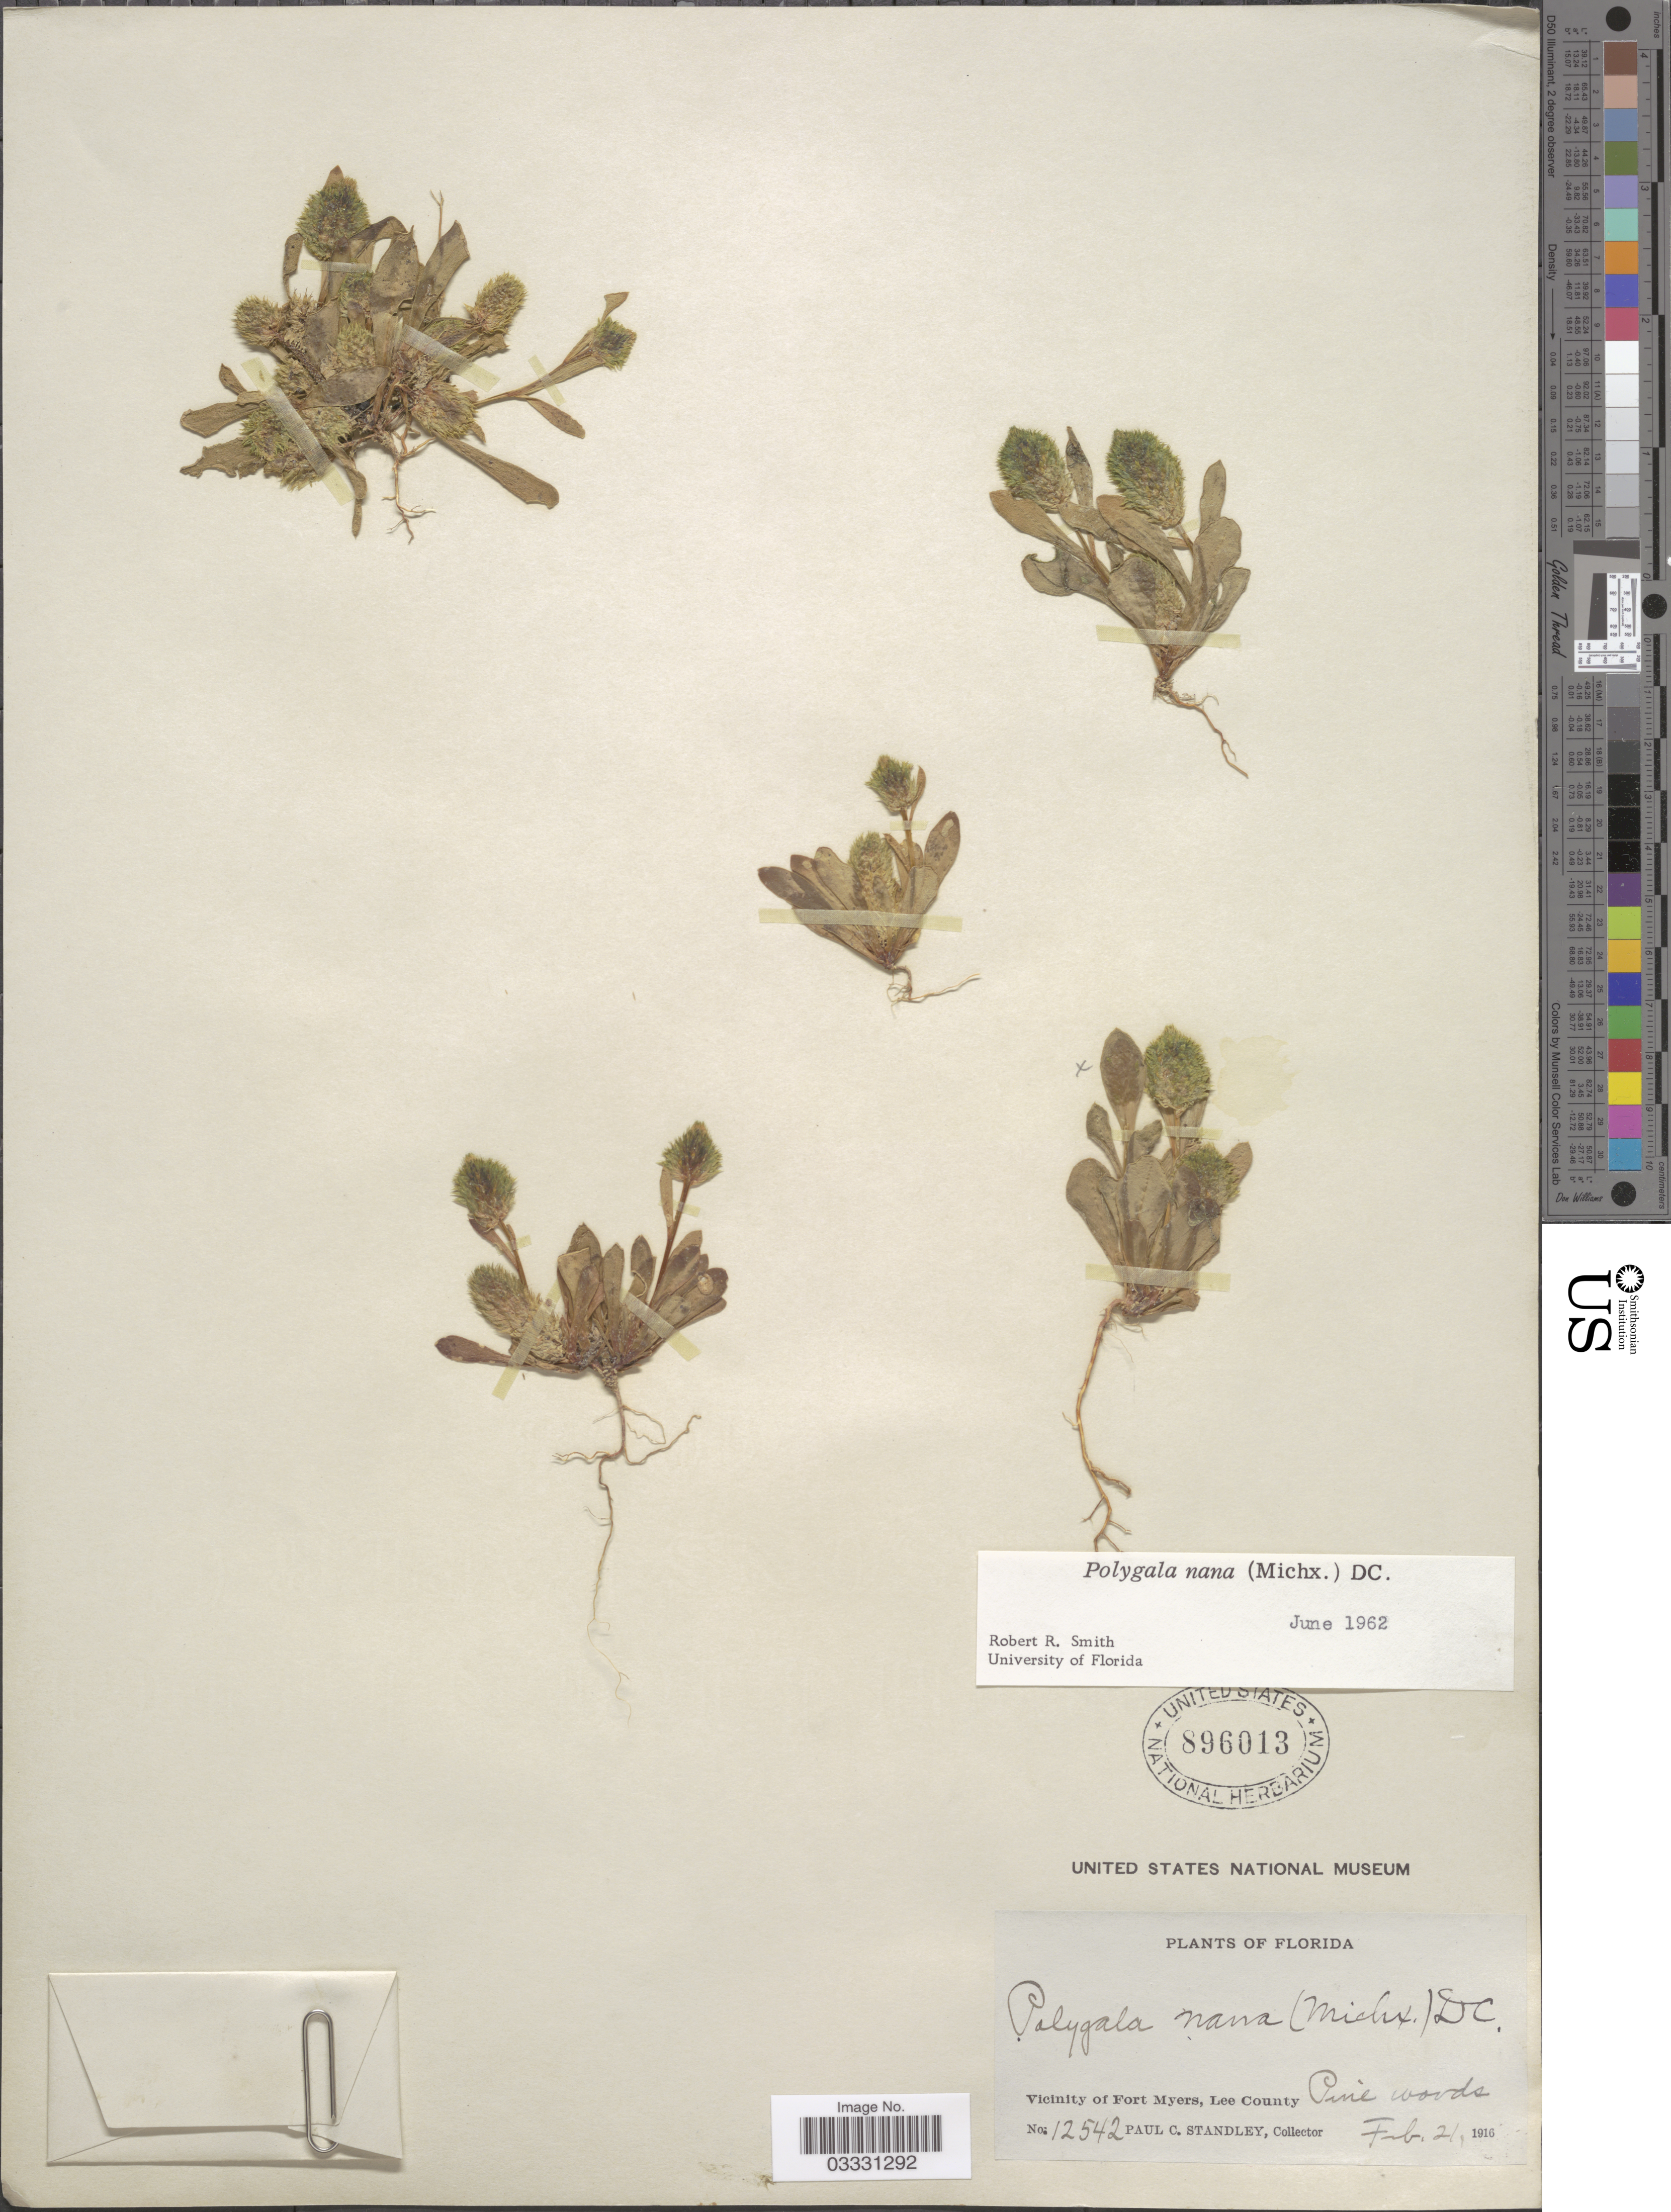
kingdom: Plantae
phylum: Tracheophyta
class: Magnoliopsida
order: Fabales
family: Polygalaceae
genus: Polygala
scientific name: Polygala nana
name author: (Michx.) DC.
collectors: P. C. Standley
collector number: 12542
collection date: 1916-02-21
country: United States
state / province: Florida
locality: Vicinity of Fort Myers, Lee county.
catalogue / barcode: US 896013